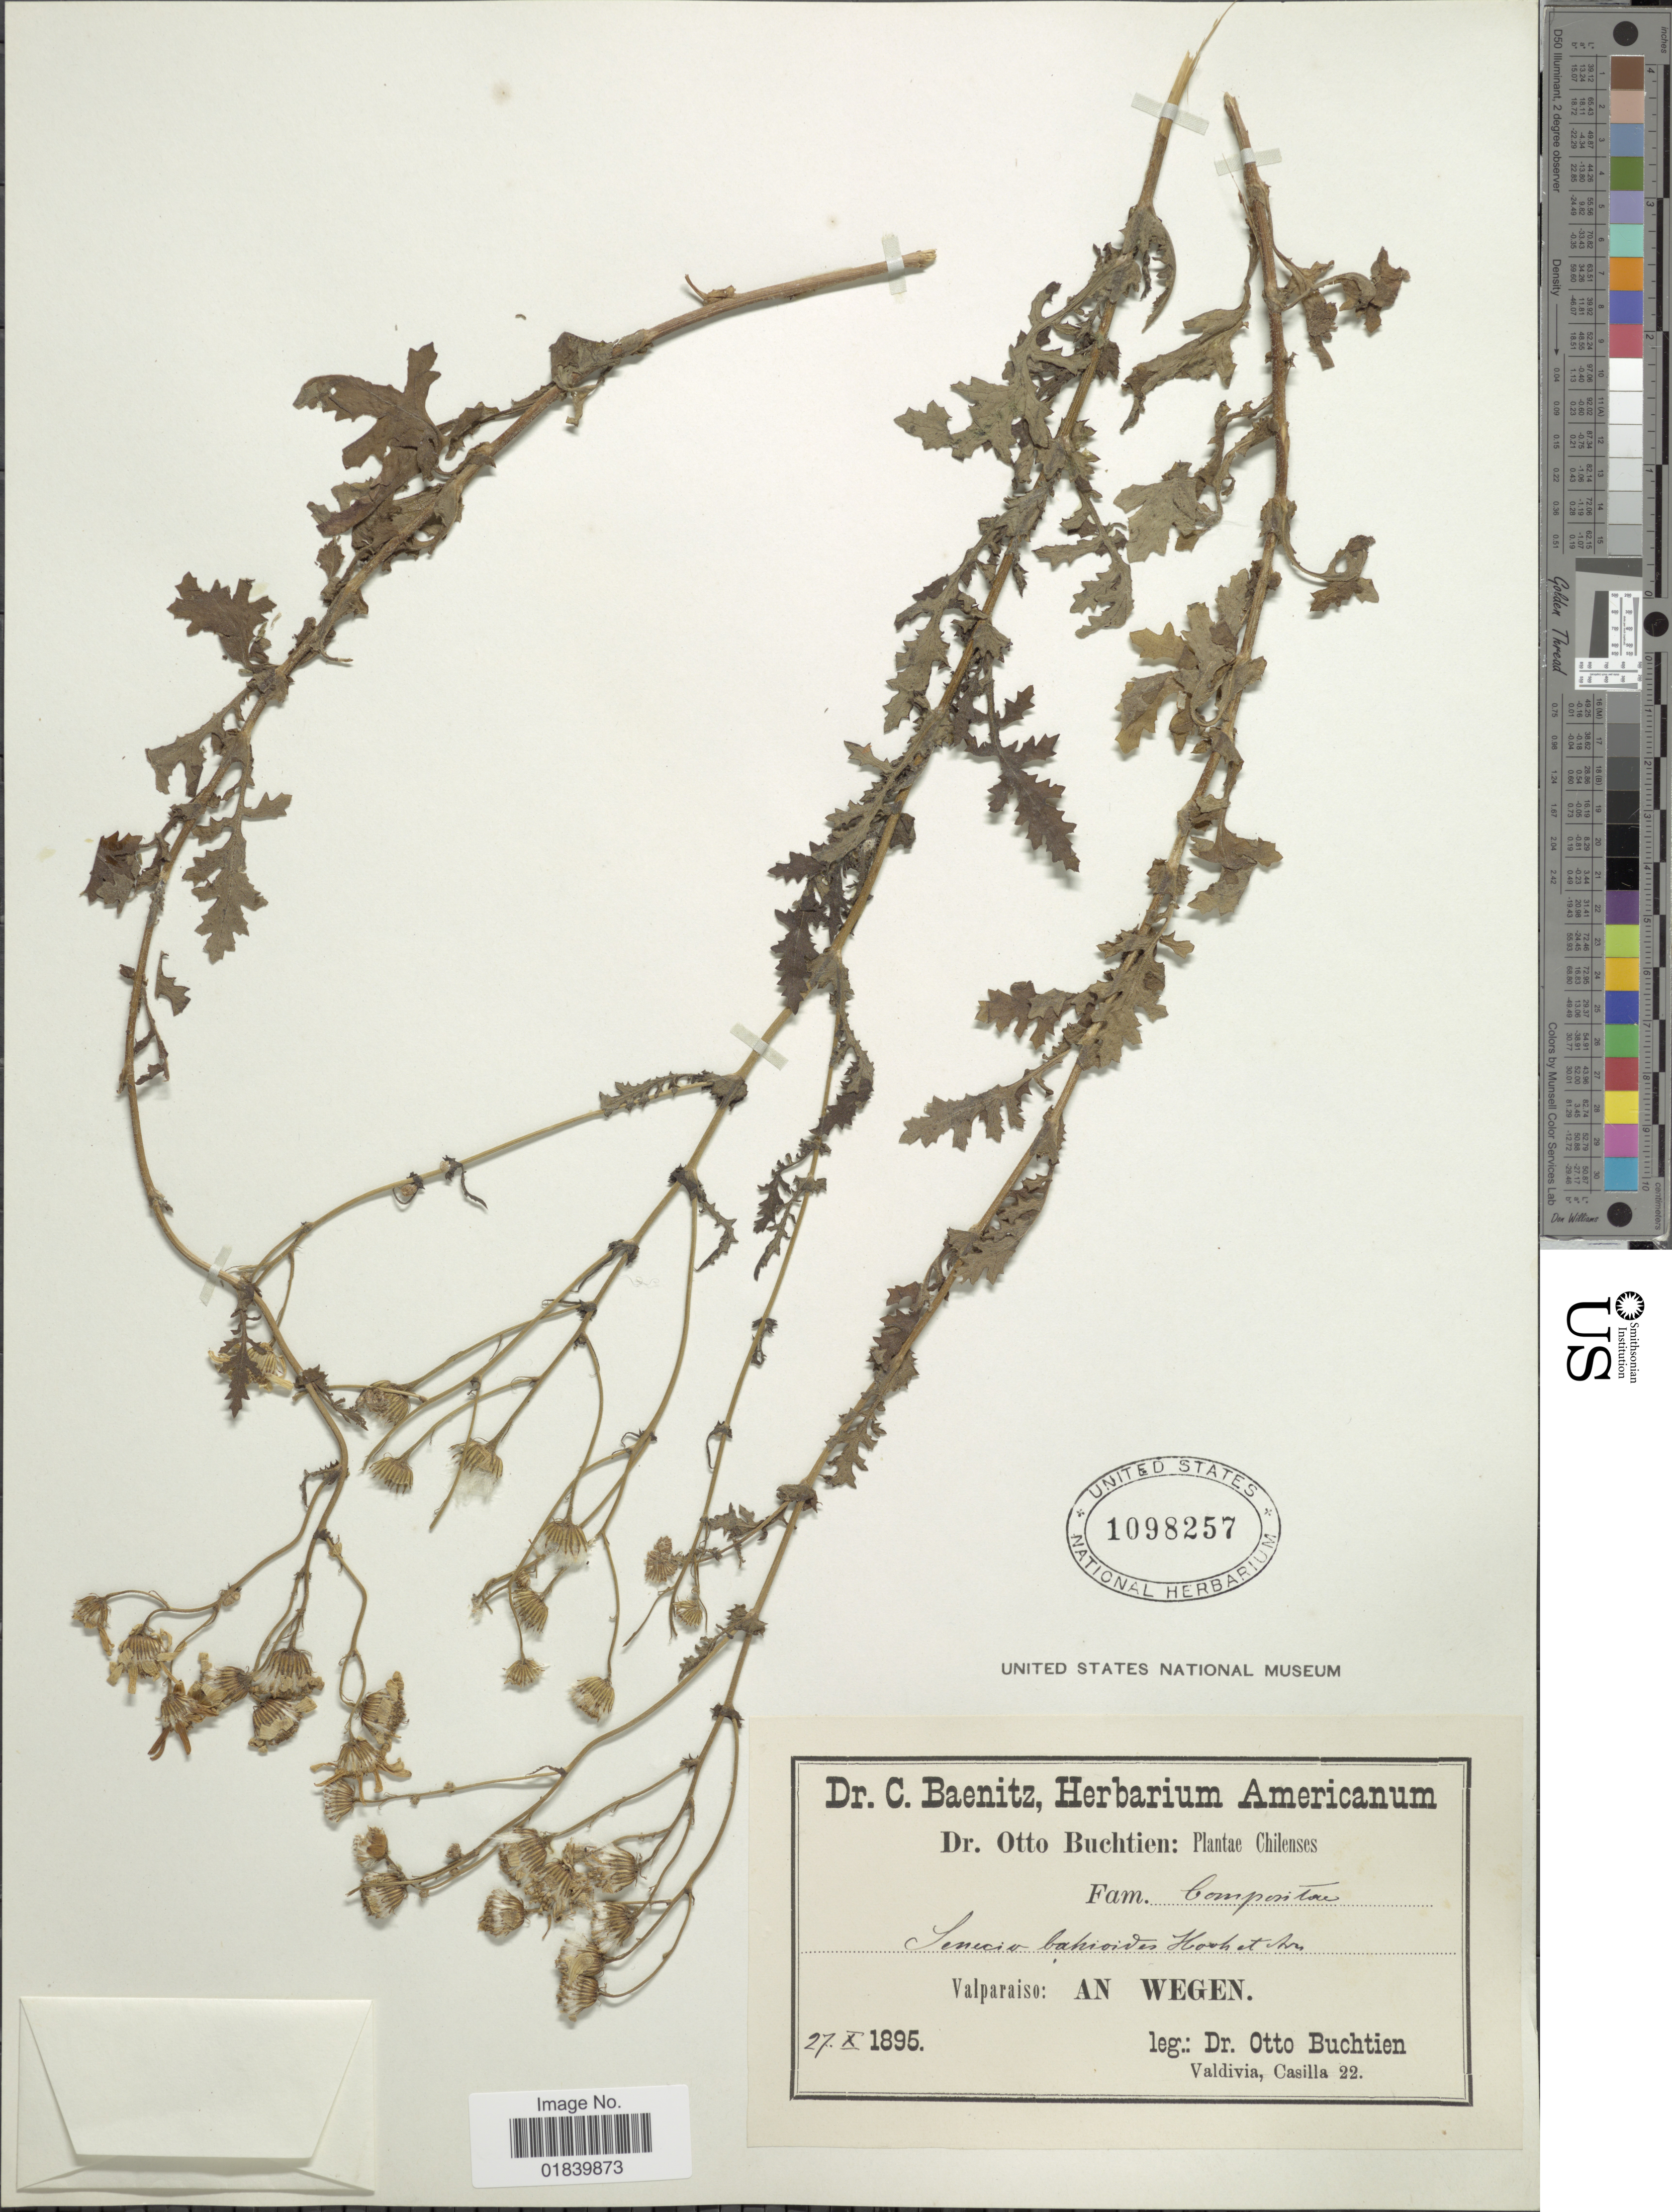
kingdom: Plantae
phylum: Tracheophyta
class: Magnoliopsida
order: Asterales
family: Asteraceae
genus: Senecio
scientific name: Senecio bahioides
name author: Hook. & Arn.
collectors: O. Buchtien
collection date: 1895-10-27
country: Chile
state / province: Valparaíso (V)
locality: Chilenses, Valparaiso: An wegen.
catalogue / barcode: US 1098257